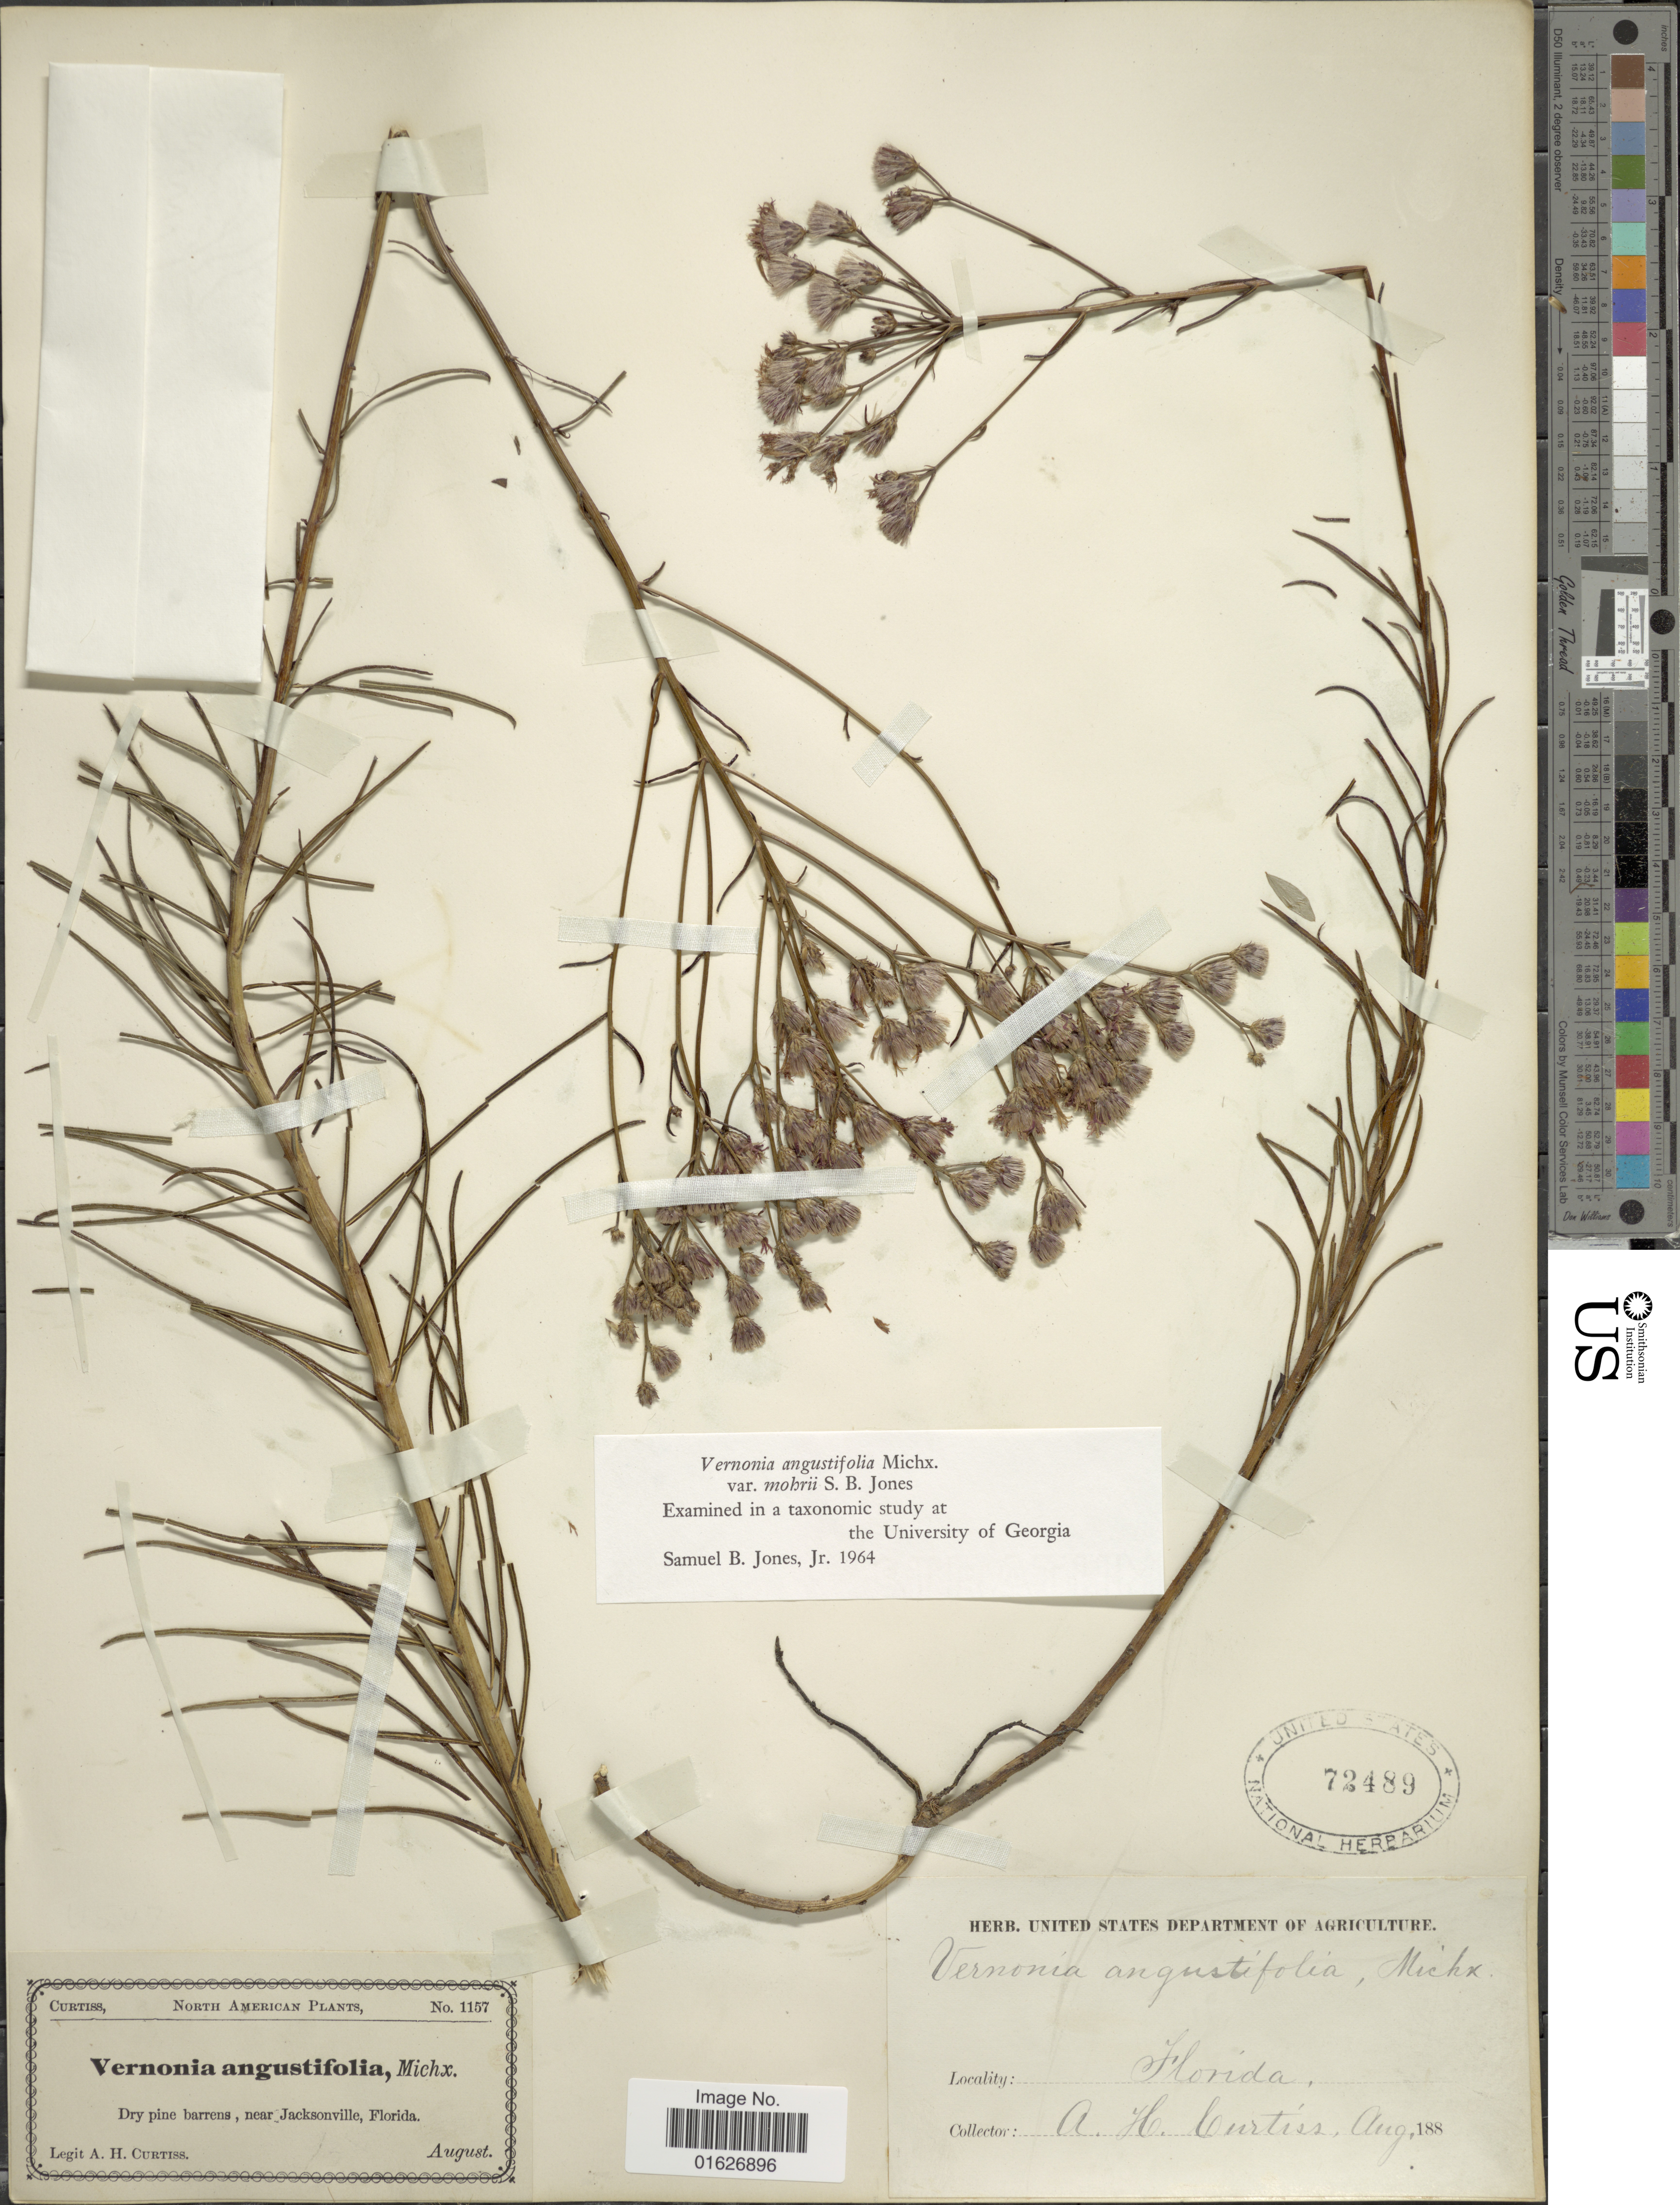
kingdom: Plantae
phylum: Tracheophyta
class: Magnoliopsida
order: Asterales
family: Asteraceae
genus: Vernonia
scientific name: Vernonia angustifolia var. mohrii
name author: S.B. Jones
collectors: A. H. Curtiss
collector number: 1157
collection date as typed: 188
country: United States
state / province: Florida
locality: Near Jacksonville.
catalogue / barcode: US 72489